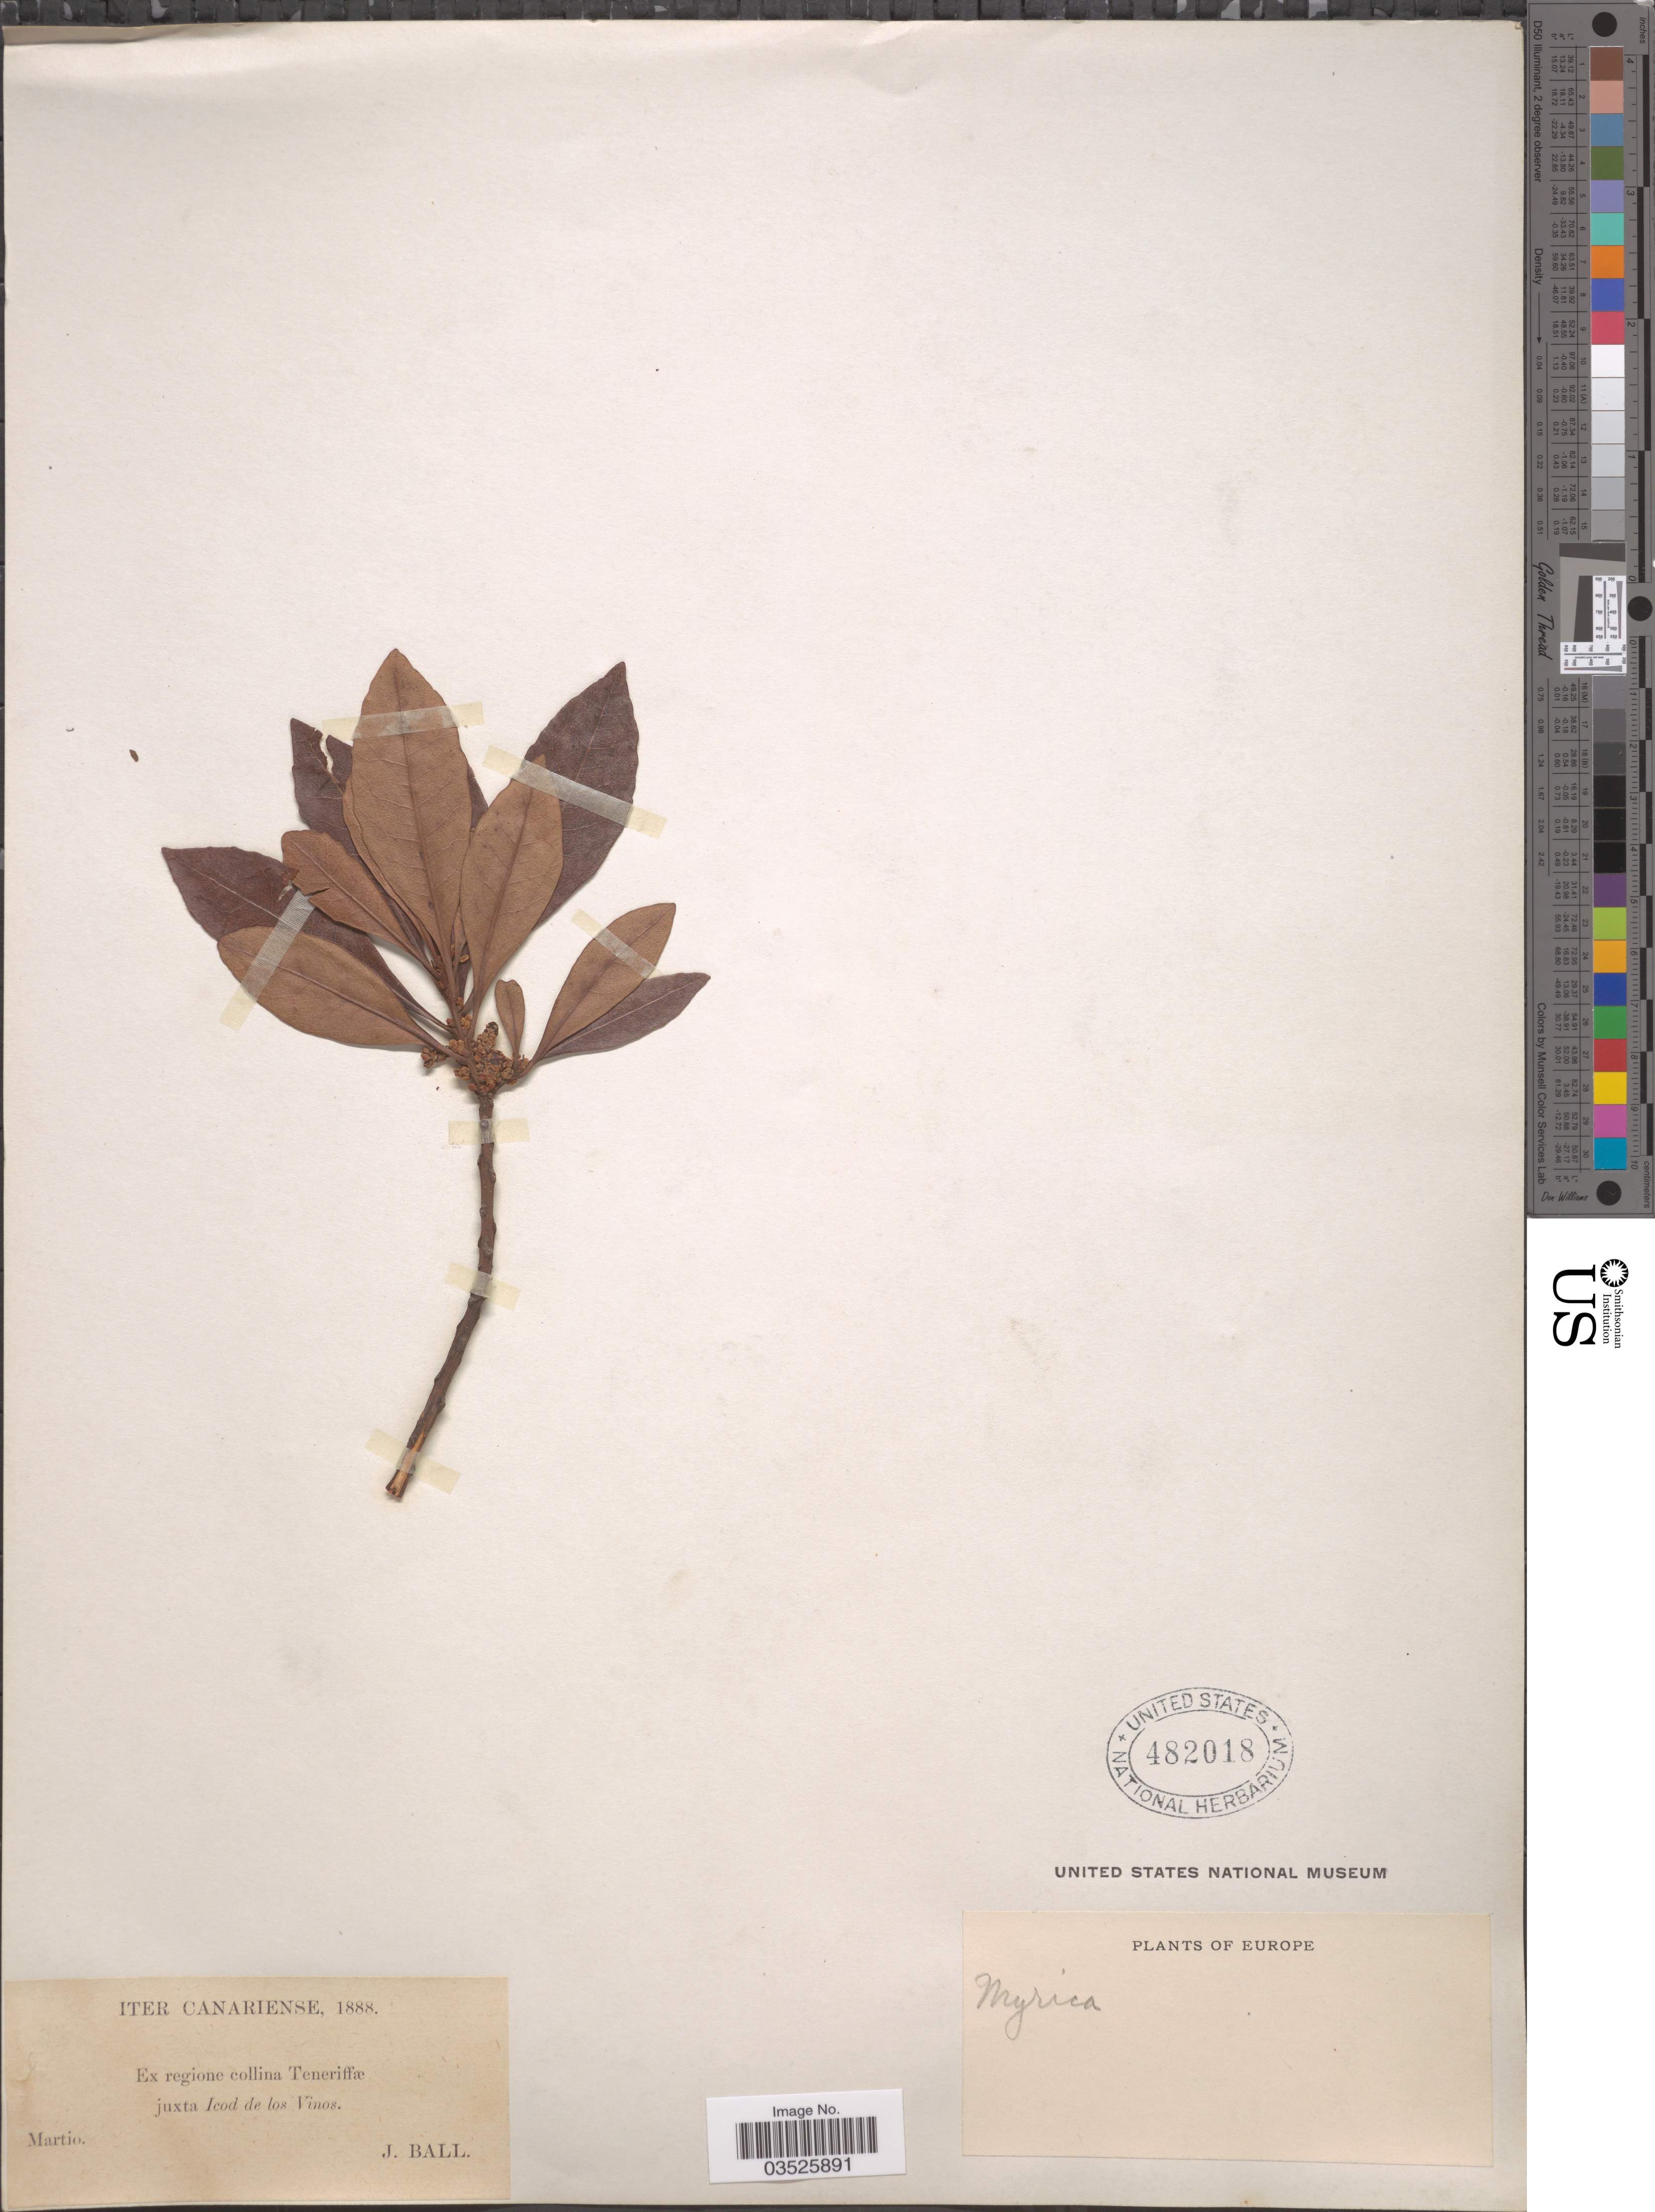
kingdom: Plantae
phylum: Tracheophyta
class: Magnoliopsida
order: Fagales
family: Myricaceae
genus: Morella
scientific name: Morella faya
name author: (Aiton) Wilbur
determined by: Strong, Mark T., (BOT), Smithsonian Institution - National Museum of Natural History (UNITED STATES)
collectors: J. Ball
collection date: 1888-03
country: Spain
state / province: Canarias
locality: Iter Canariense. Regione collina Teneriffæ juxta leod de los Vinos.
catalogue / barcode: US 482018